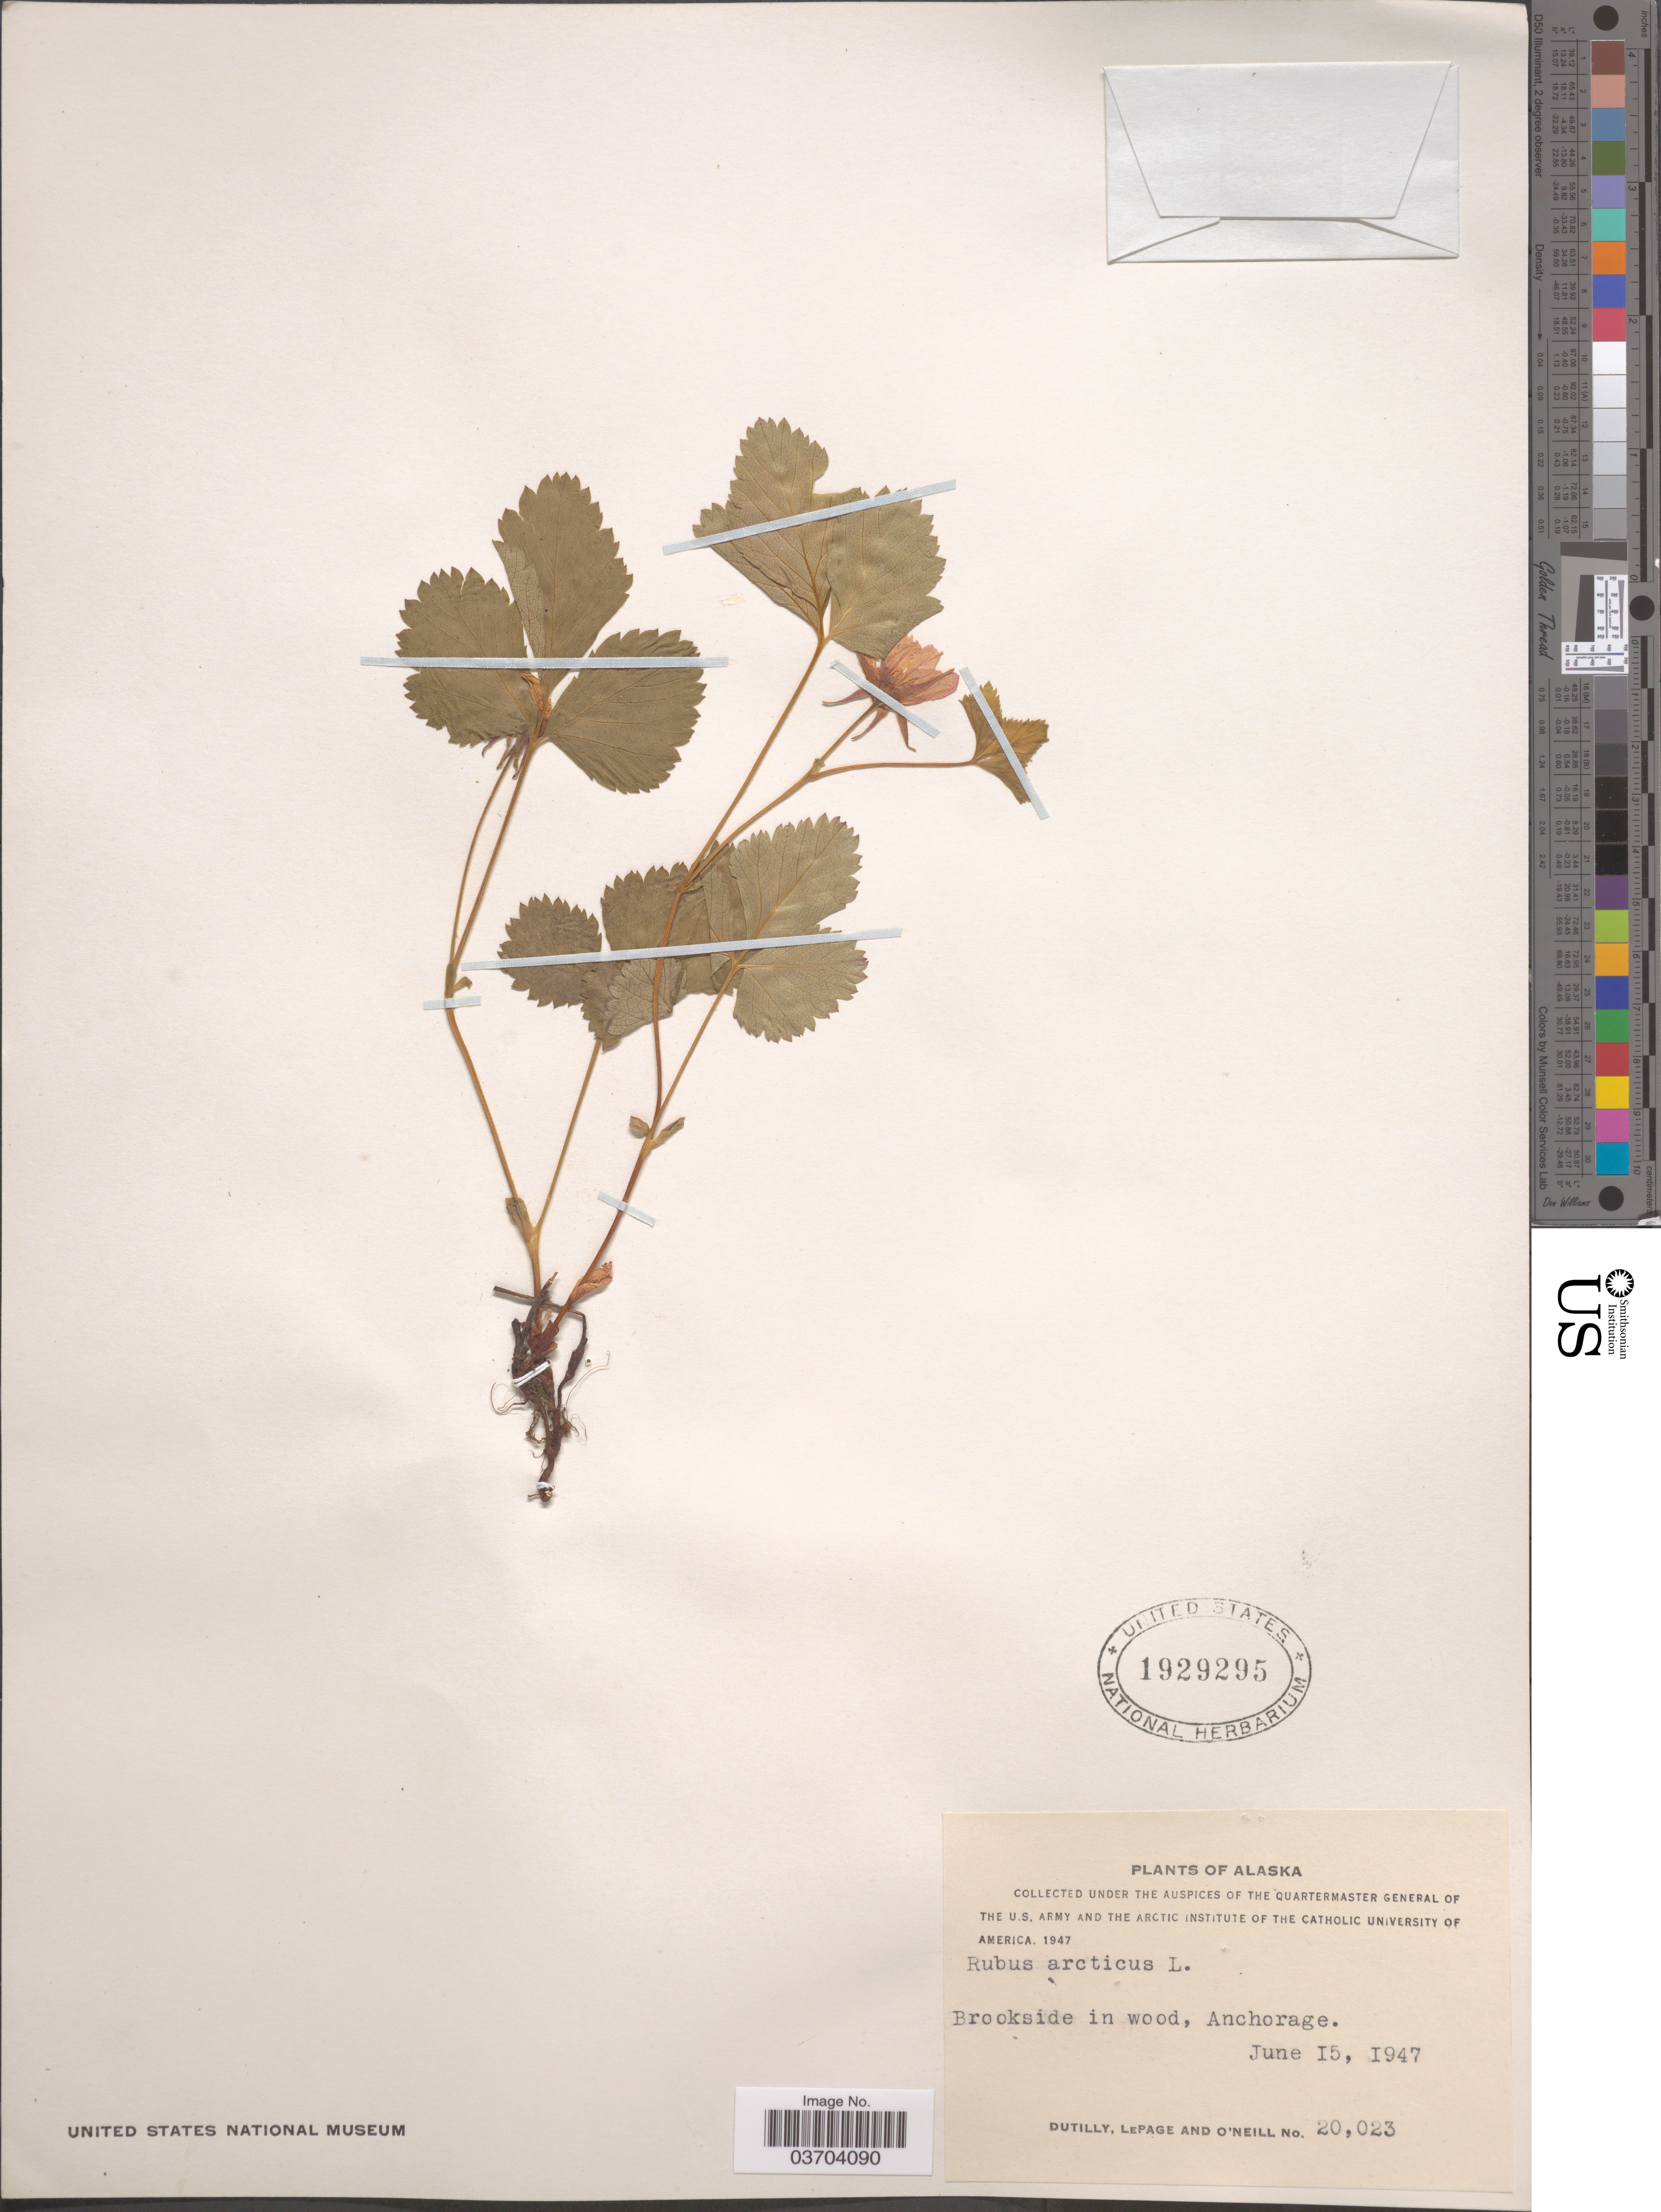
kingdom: Plantae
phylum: Tracheophyta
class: Magnoliopsida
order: Rosales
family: Rosaceae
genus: Rubus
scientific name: Rubus arcticus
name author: L.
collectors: -. Dutilly, -. LePage & O'Neil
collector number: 20023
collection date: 1947-06-15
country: United States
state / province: Alaska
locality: Brookside in wood, Anchorage.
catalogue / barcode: US 1929295